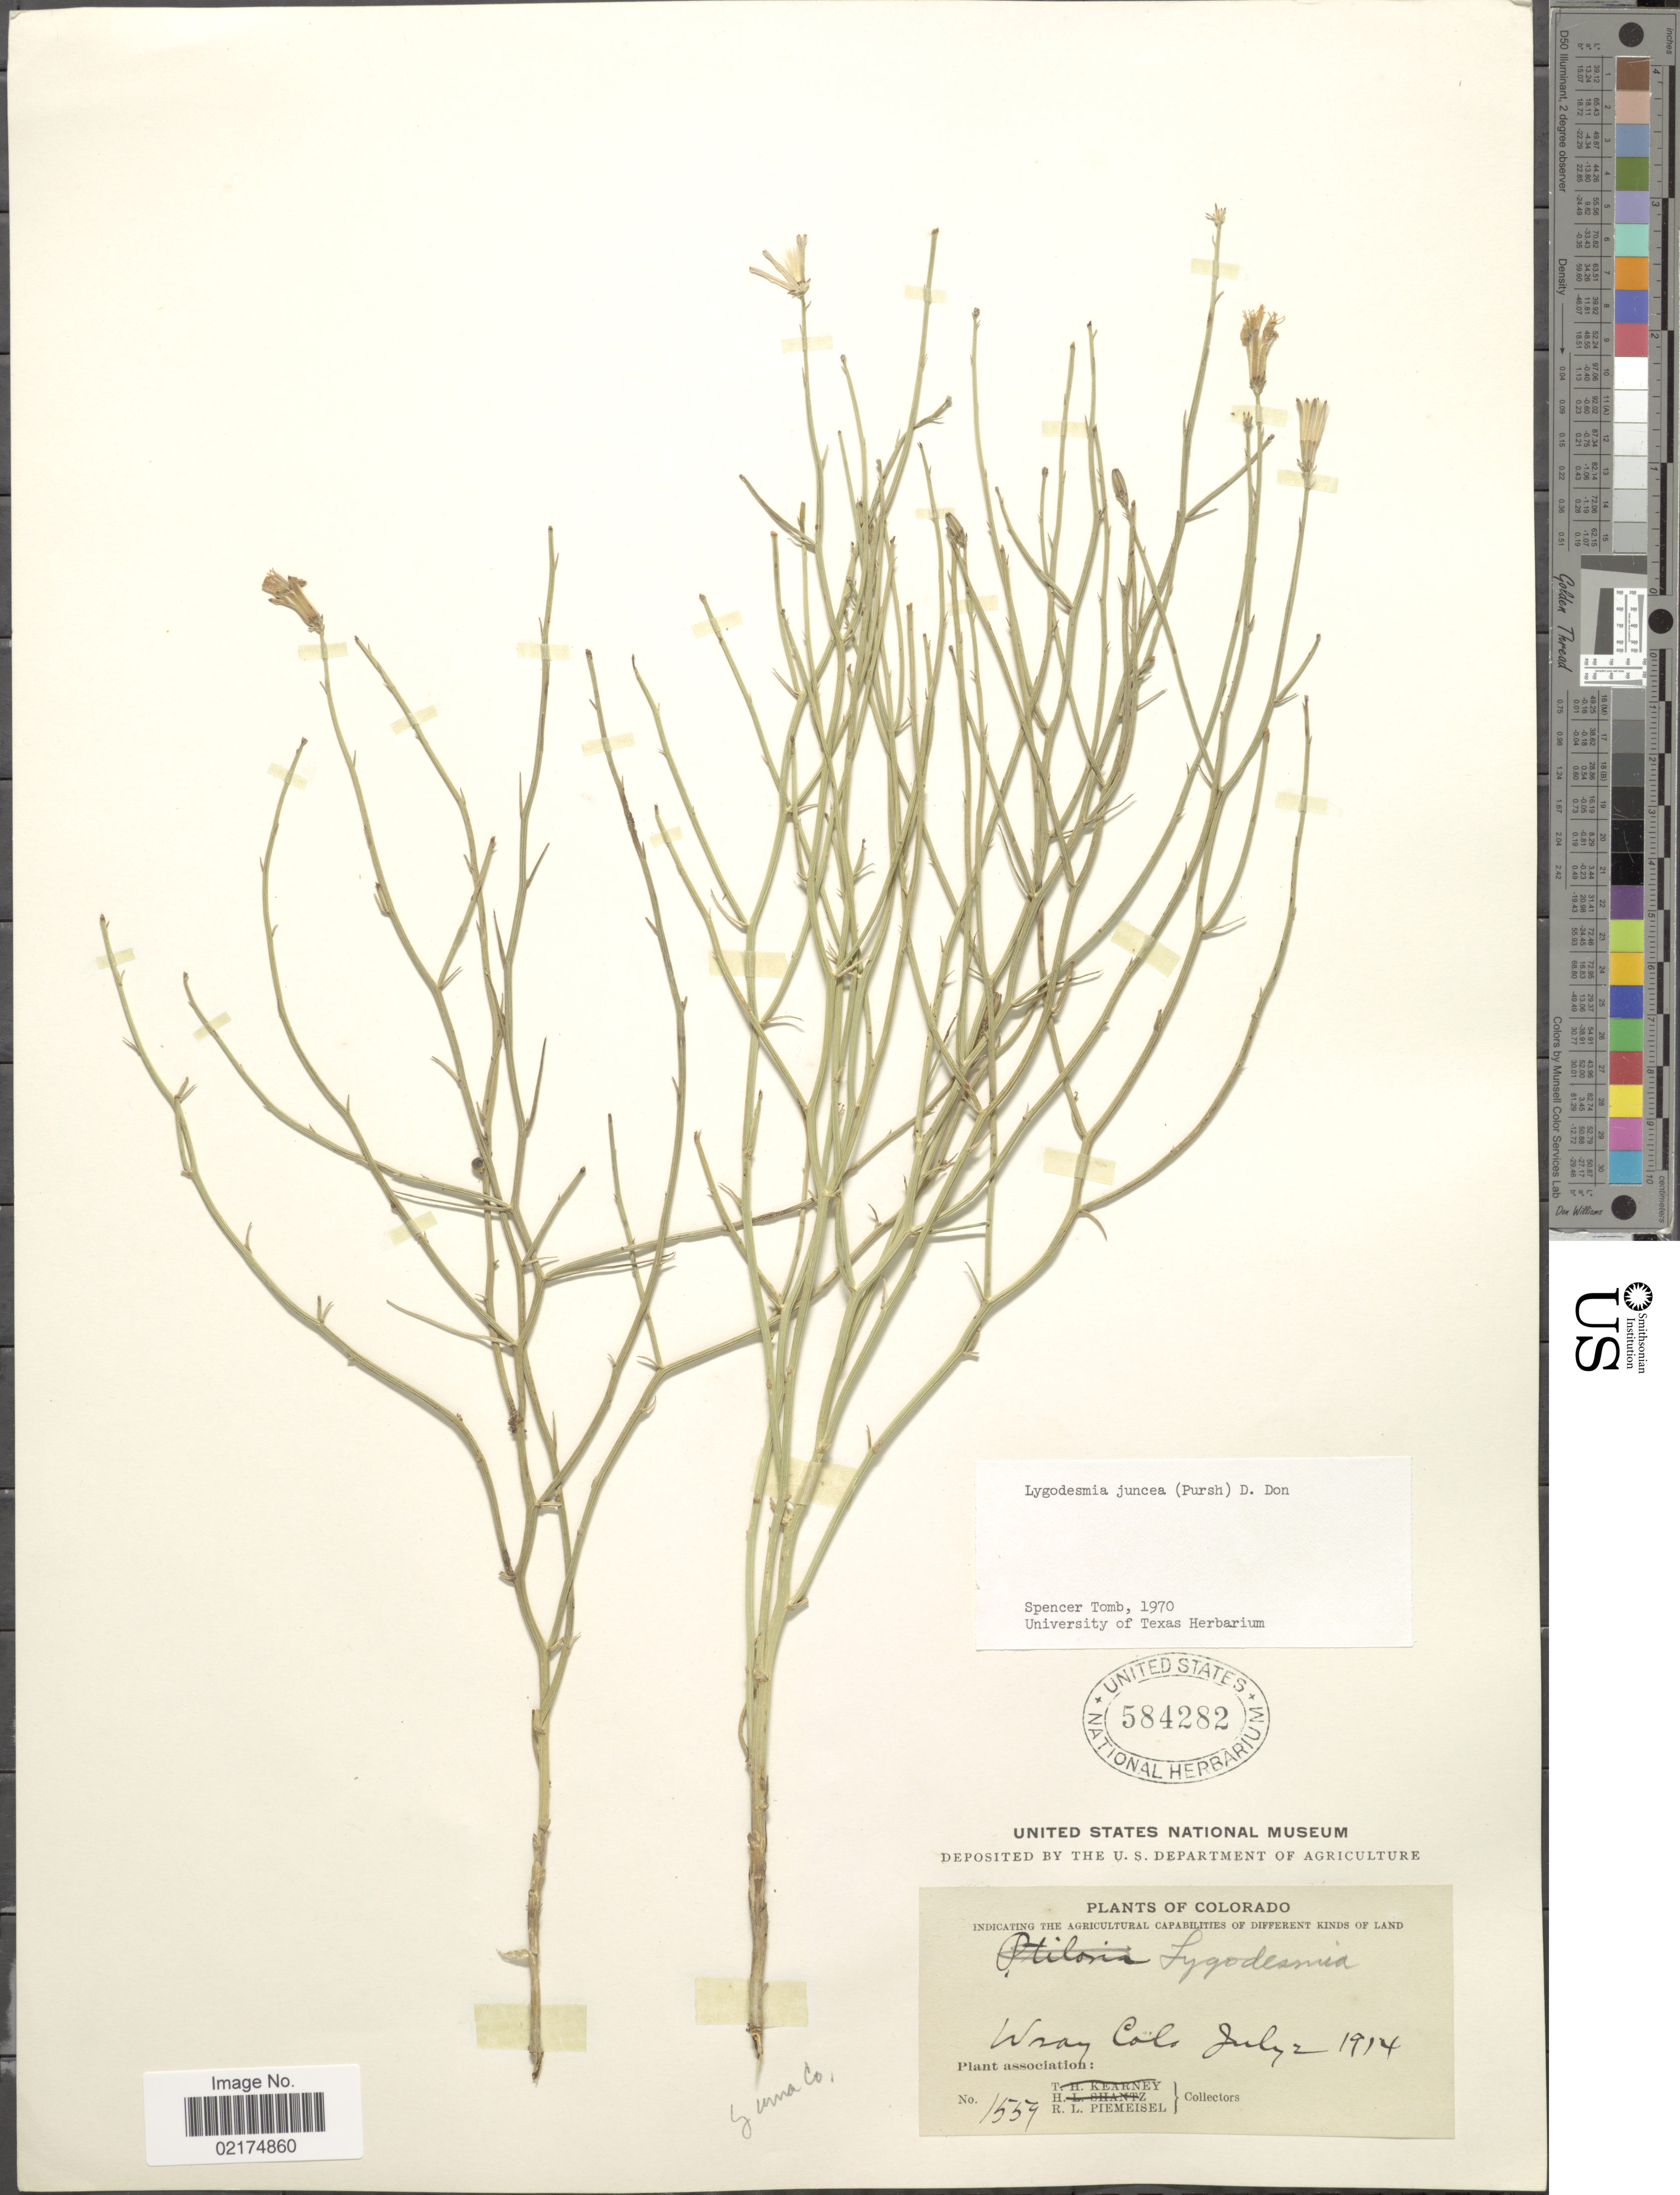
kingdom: Plantae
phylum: Tracheophyta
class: Magnoliopsida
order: Asterales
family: Asteraceae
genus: Lygodesmia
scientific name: Lygodesmia juncea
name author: D. Don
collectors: R. L. Piemeisel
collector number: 1559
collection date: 1914-07-02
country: United States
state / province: Colorado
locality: Wray Colo.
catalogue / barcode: US 584282